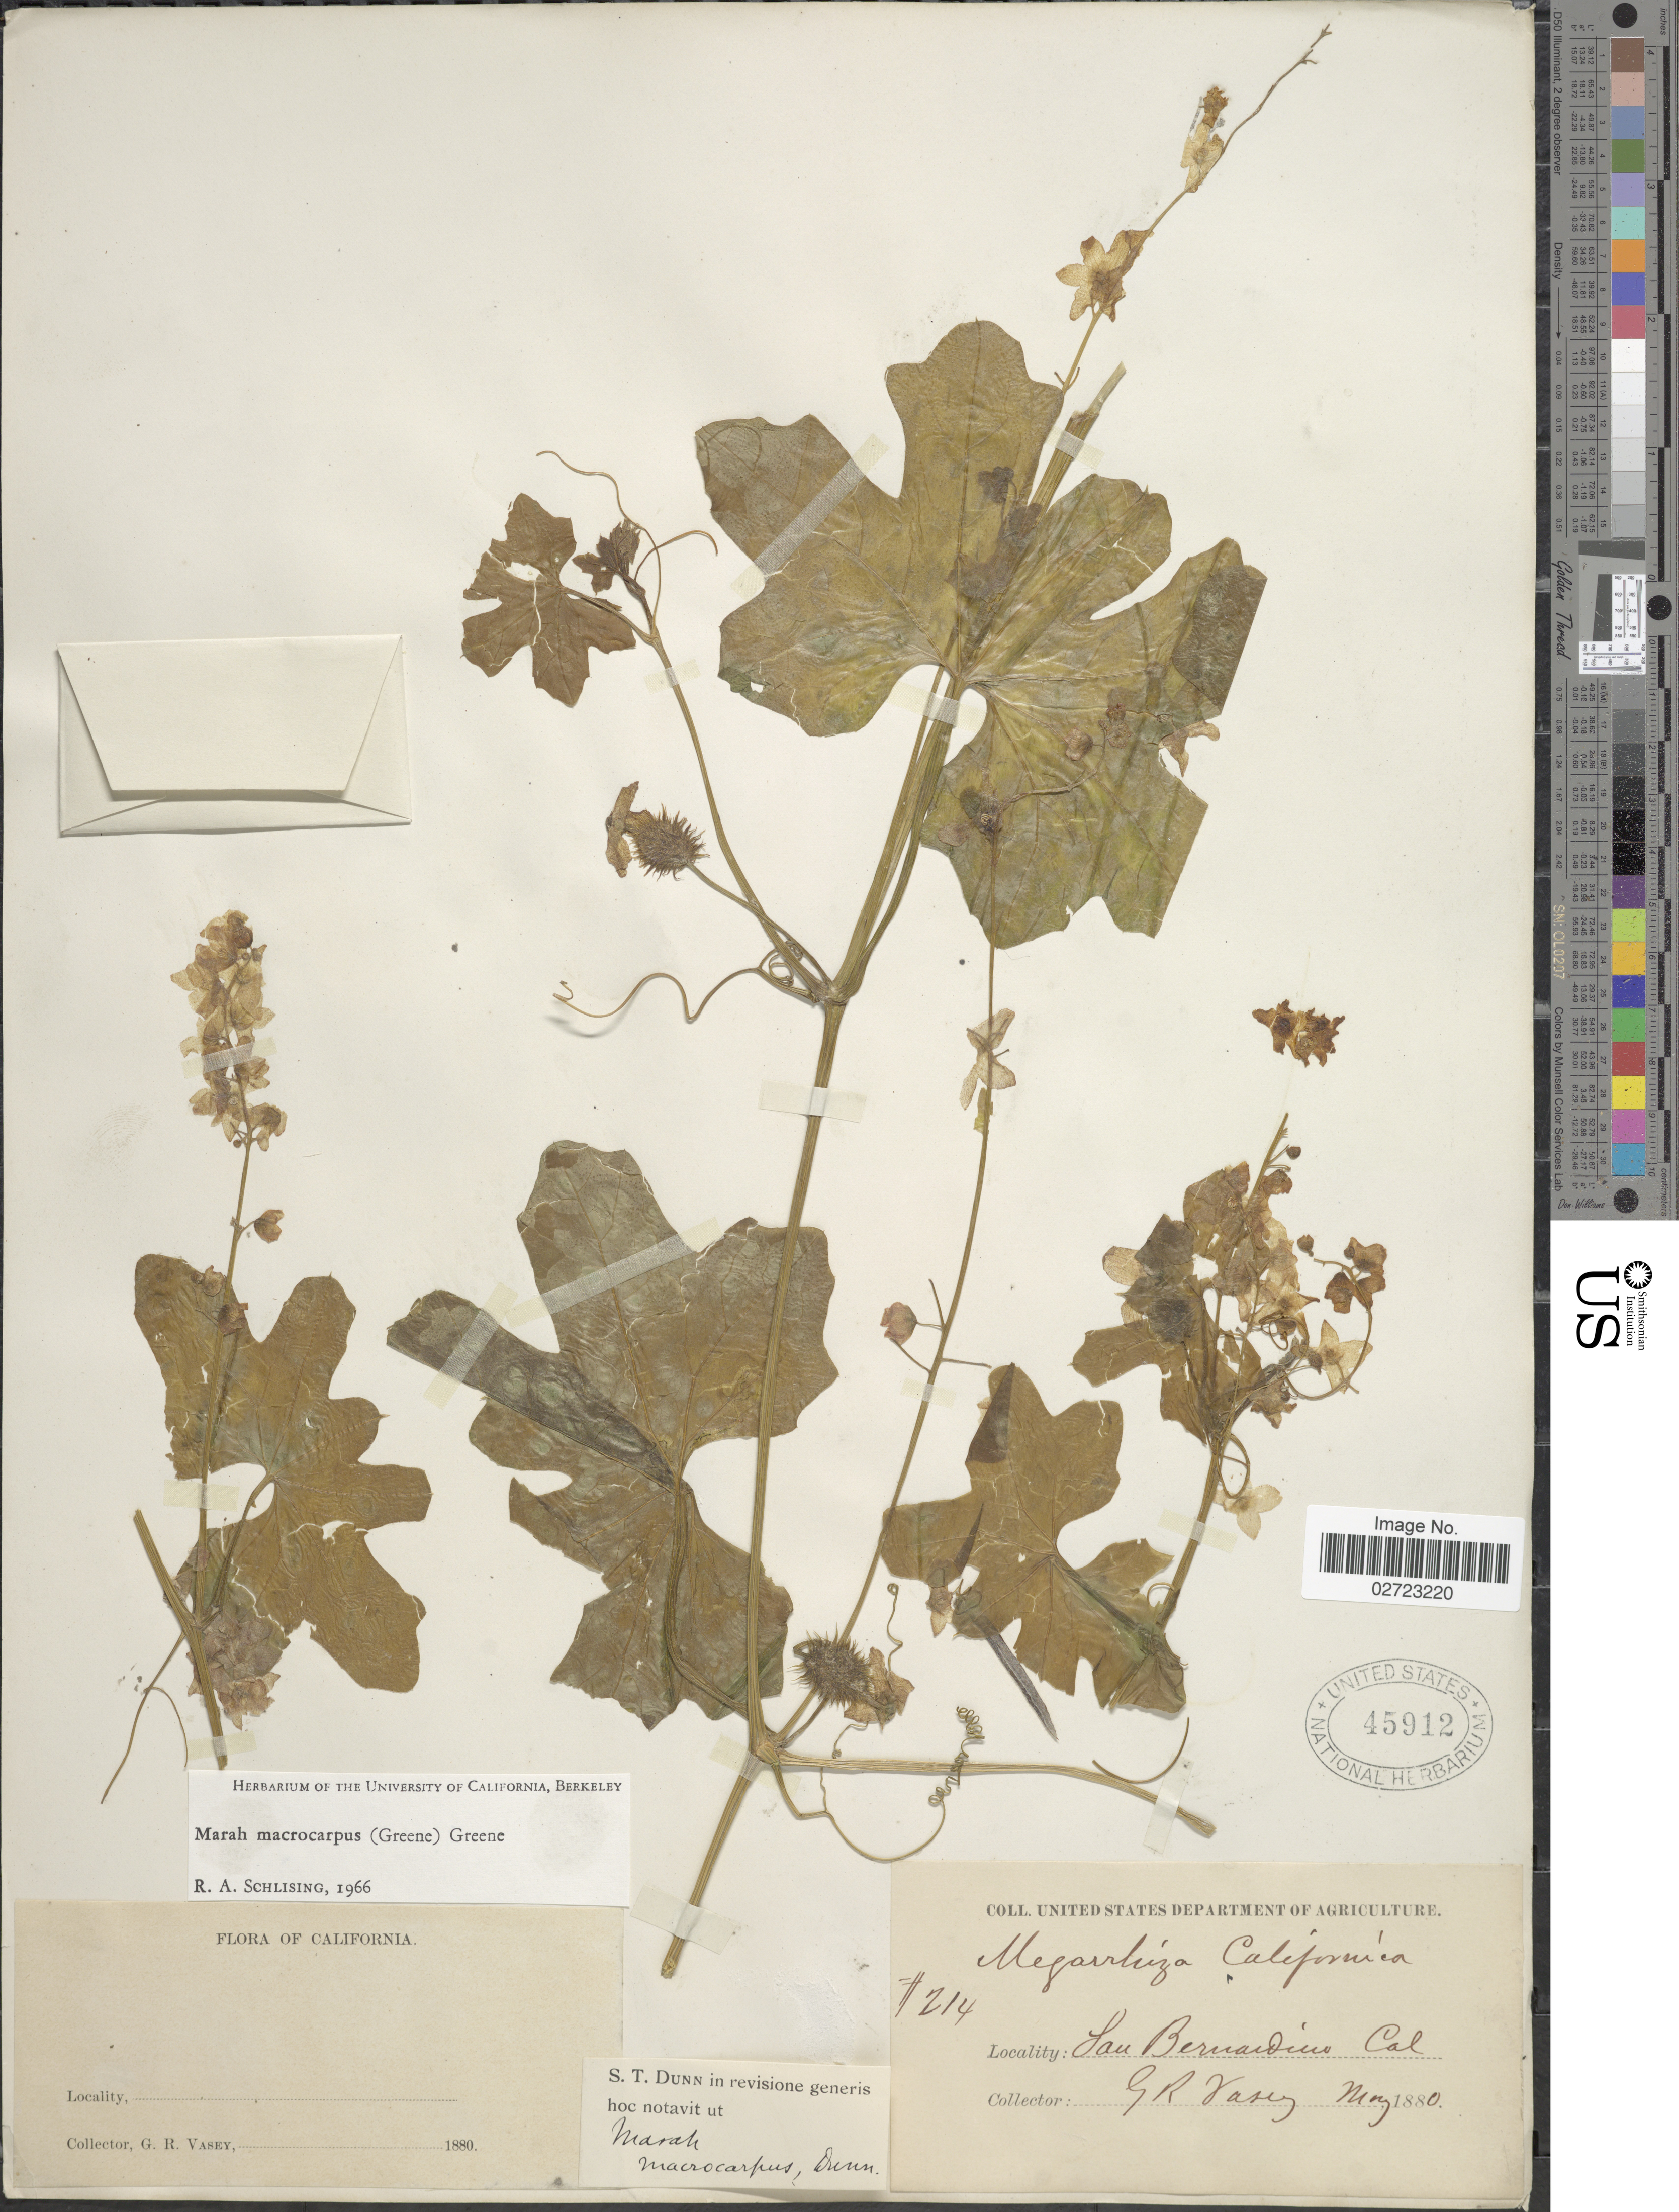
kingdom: Plantae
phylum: Tracheophyta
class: Magnoliopsida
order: Cucurbitales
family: Cucurbitaceae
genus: Marah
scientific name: Marah macrocarpa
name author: (Greene) Greene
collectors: G. R. Vasey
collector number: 214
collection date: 1880-05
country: United States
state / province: California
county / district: San Bernardino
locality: San Bernardino.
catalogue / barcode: US 45912